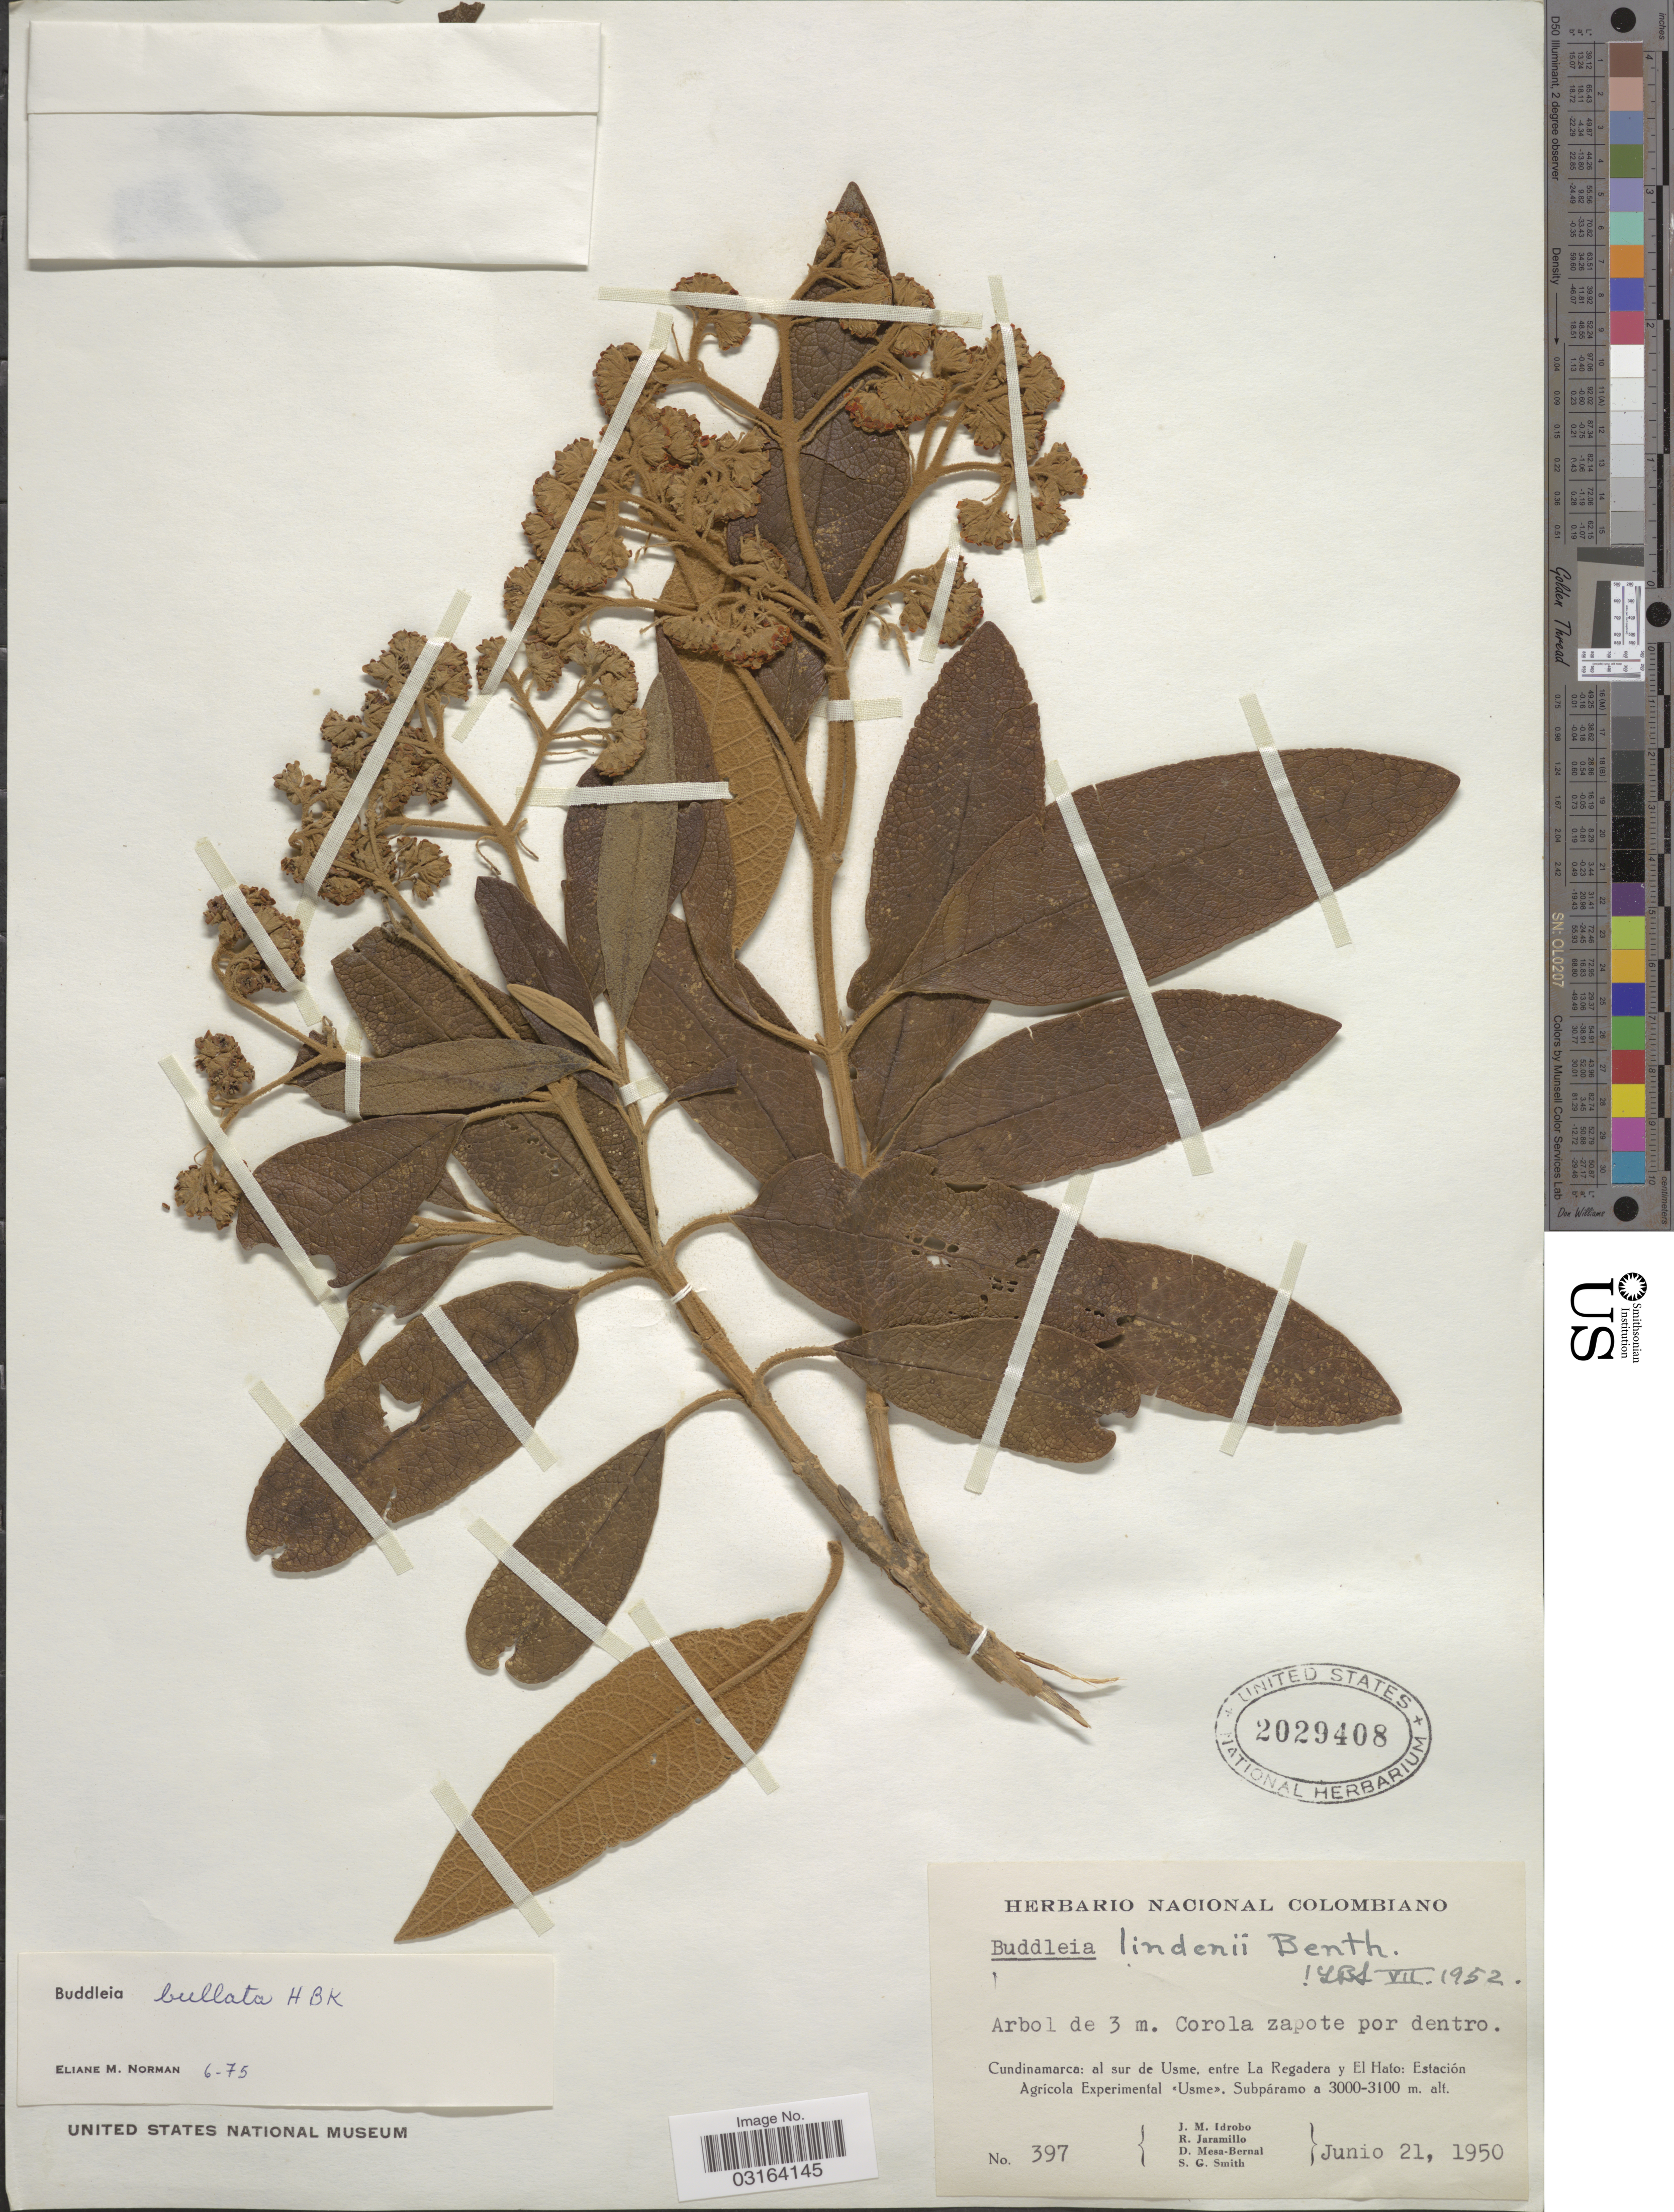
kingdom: Plantae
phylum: Tracheophyta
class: Magnoliopsida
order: Lamiales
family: Scrophulariaceae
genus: Buddleja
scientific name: Buddleja bullata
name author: Kunth in Humb. & et al.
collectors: J. M. Idrobo, R. Jaramillo, D. Mesa-Bernal & S. G. Smith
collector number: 397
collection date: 1950-06-21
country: Colombia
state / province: Cundinamarca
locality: Al sur de Usme, entre La Regadera y El Hato: Estación Agricola Experimental <<Usme>>.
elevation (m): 3000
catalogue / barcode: US 2029408